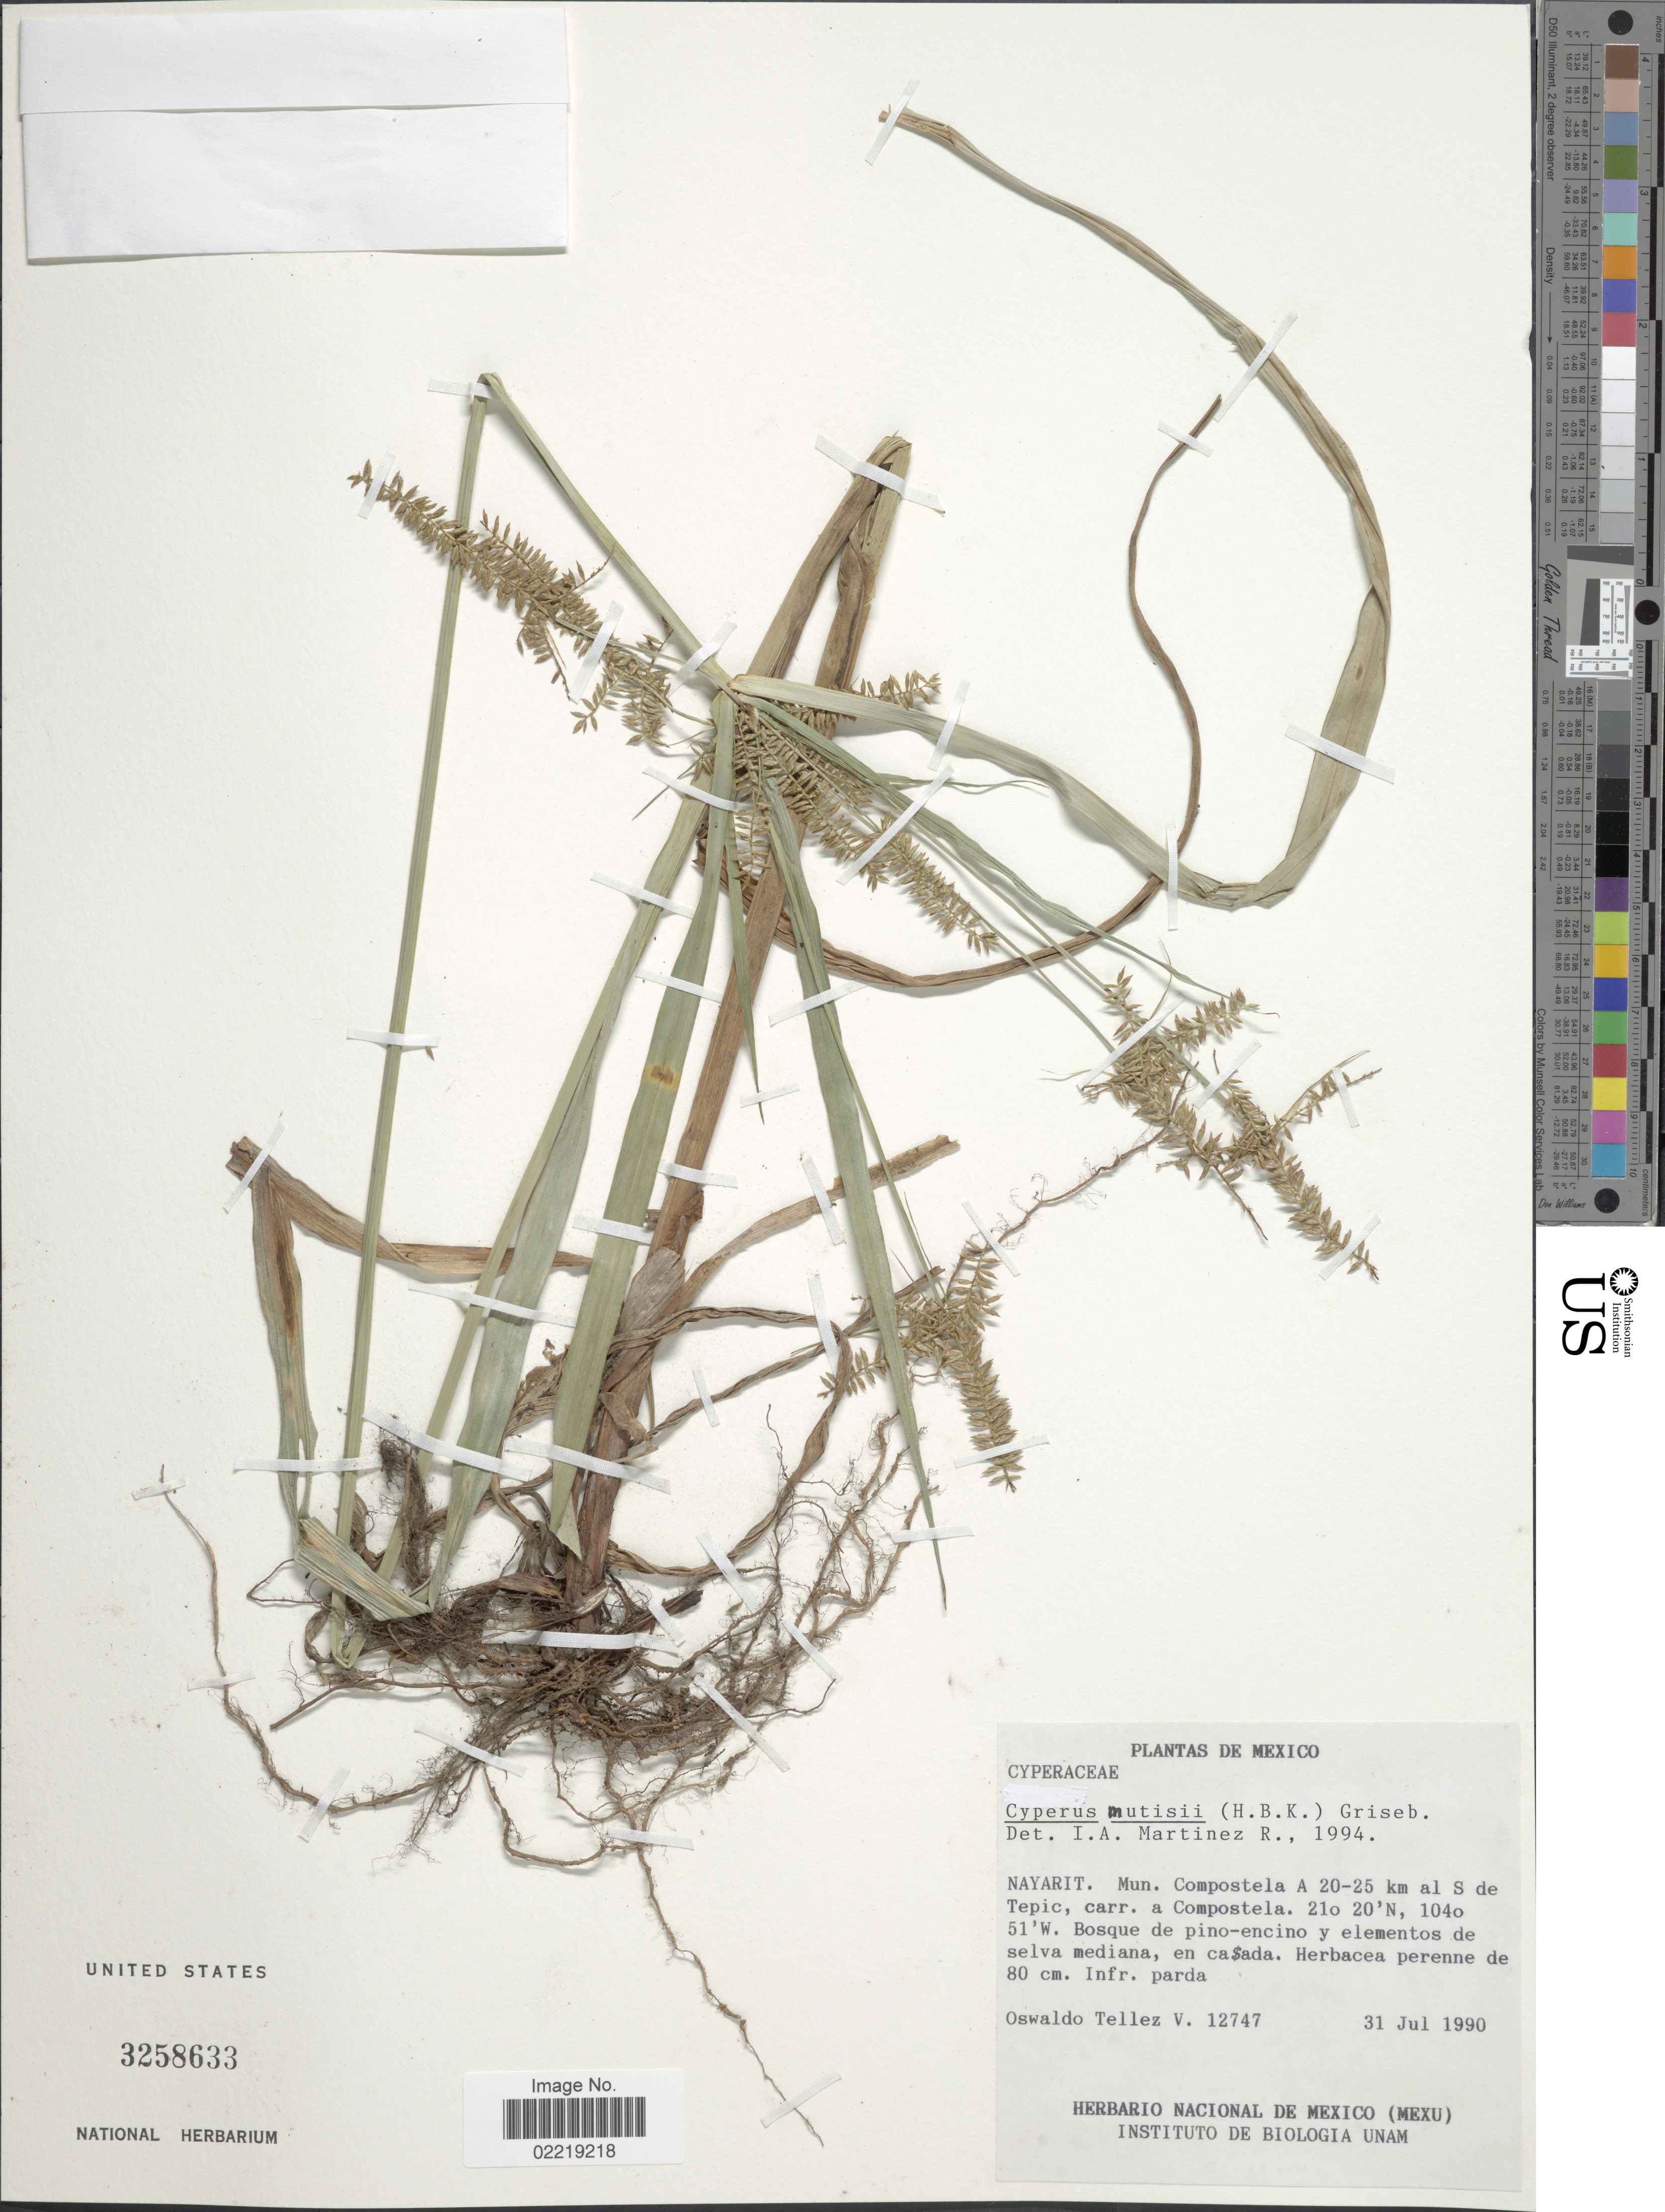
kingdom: Plantae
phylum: Tracheophyta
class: Liliopsida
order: Poales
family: Cyperaceae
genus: Cyperus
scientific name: Cyperus mutisii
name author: (Kunth) Andersson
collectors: O. Téllez V.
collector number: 12747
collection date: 1990-07-31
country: Mexico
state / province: Nayarit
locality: Mun. Compostela A 20-25 km al S de Tepic, carr. a Compostela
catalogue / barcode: US 3258633